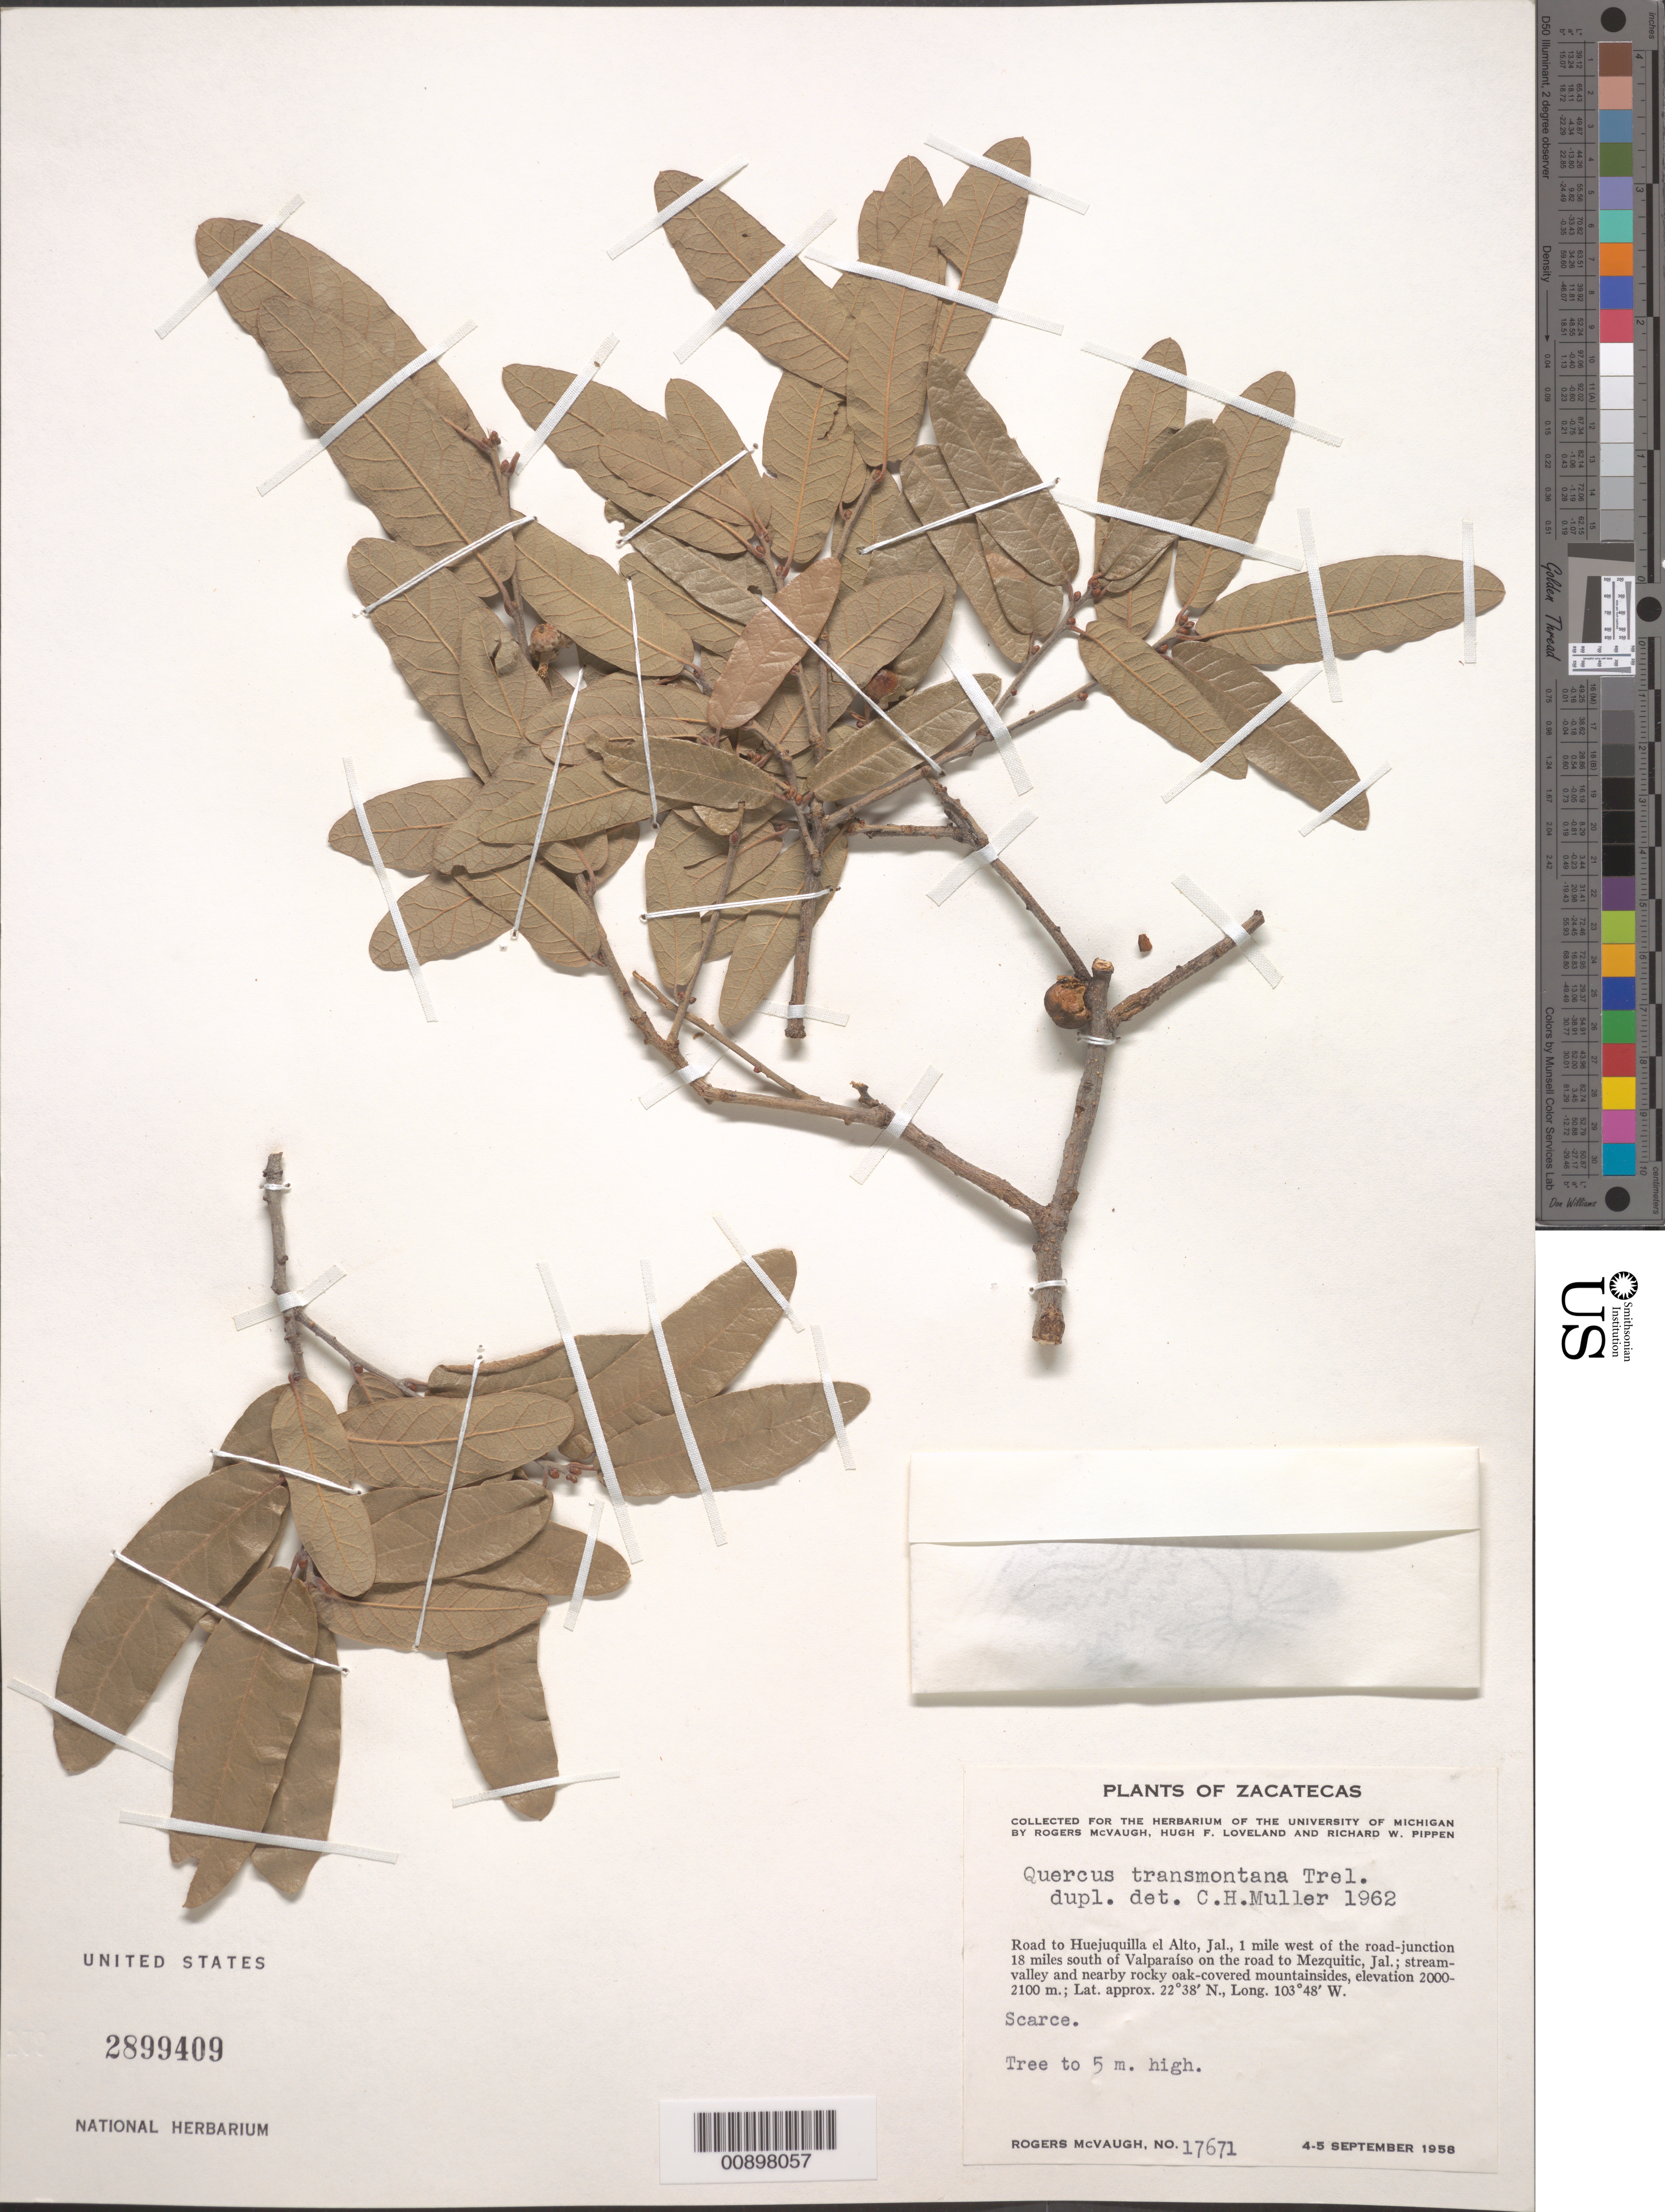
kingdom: Plantae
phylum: Tracheophyta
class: Magnoliopsida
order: Fagales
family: Fagaceae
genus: Quercus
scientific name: Quercus transmontana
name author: Trel.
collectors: R. McVaugh, H. Loveland & R. W. Pippen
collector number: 17671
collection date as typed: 04 Sep 1958 to 05 Sep 1958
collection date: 1958-09-04/1958-09-05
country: Mexico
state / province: Zacatecas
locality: Road to Huejuquilla el Alto, Jal., 1 mile west of the road-junction 18 miles south of Valparaíso on the road to Mezquitic, Jal.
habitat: Stream-valley and nearby rocky oak-covered mountainsides.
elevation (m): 2100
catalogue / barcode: US 2899409